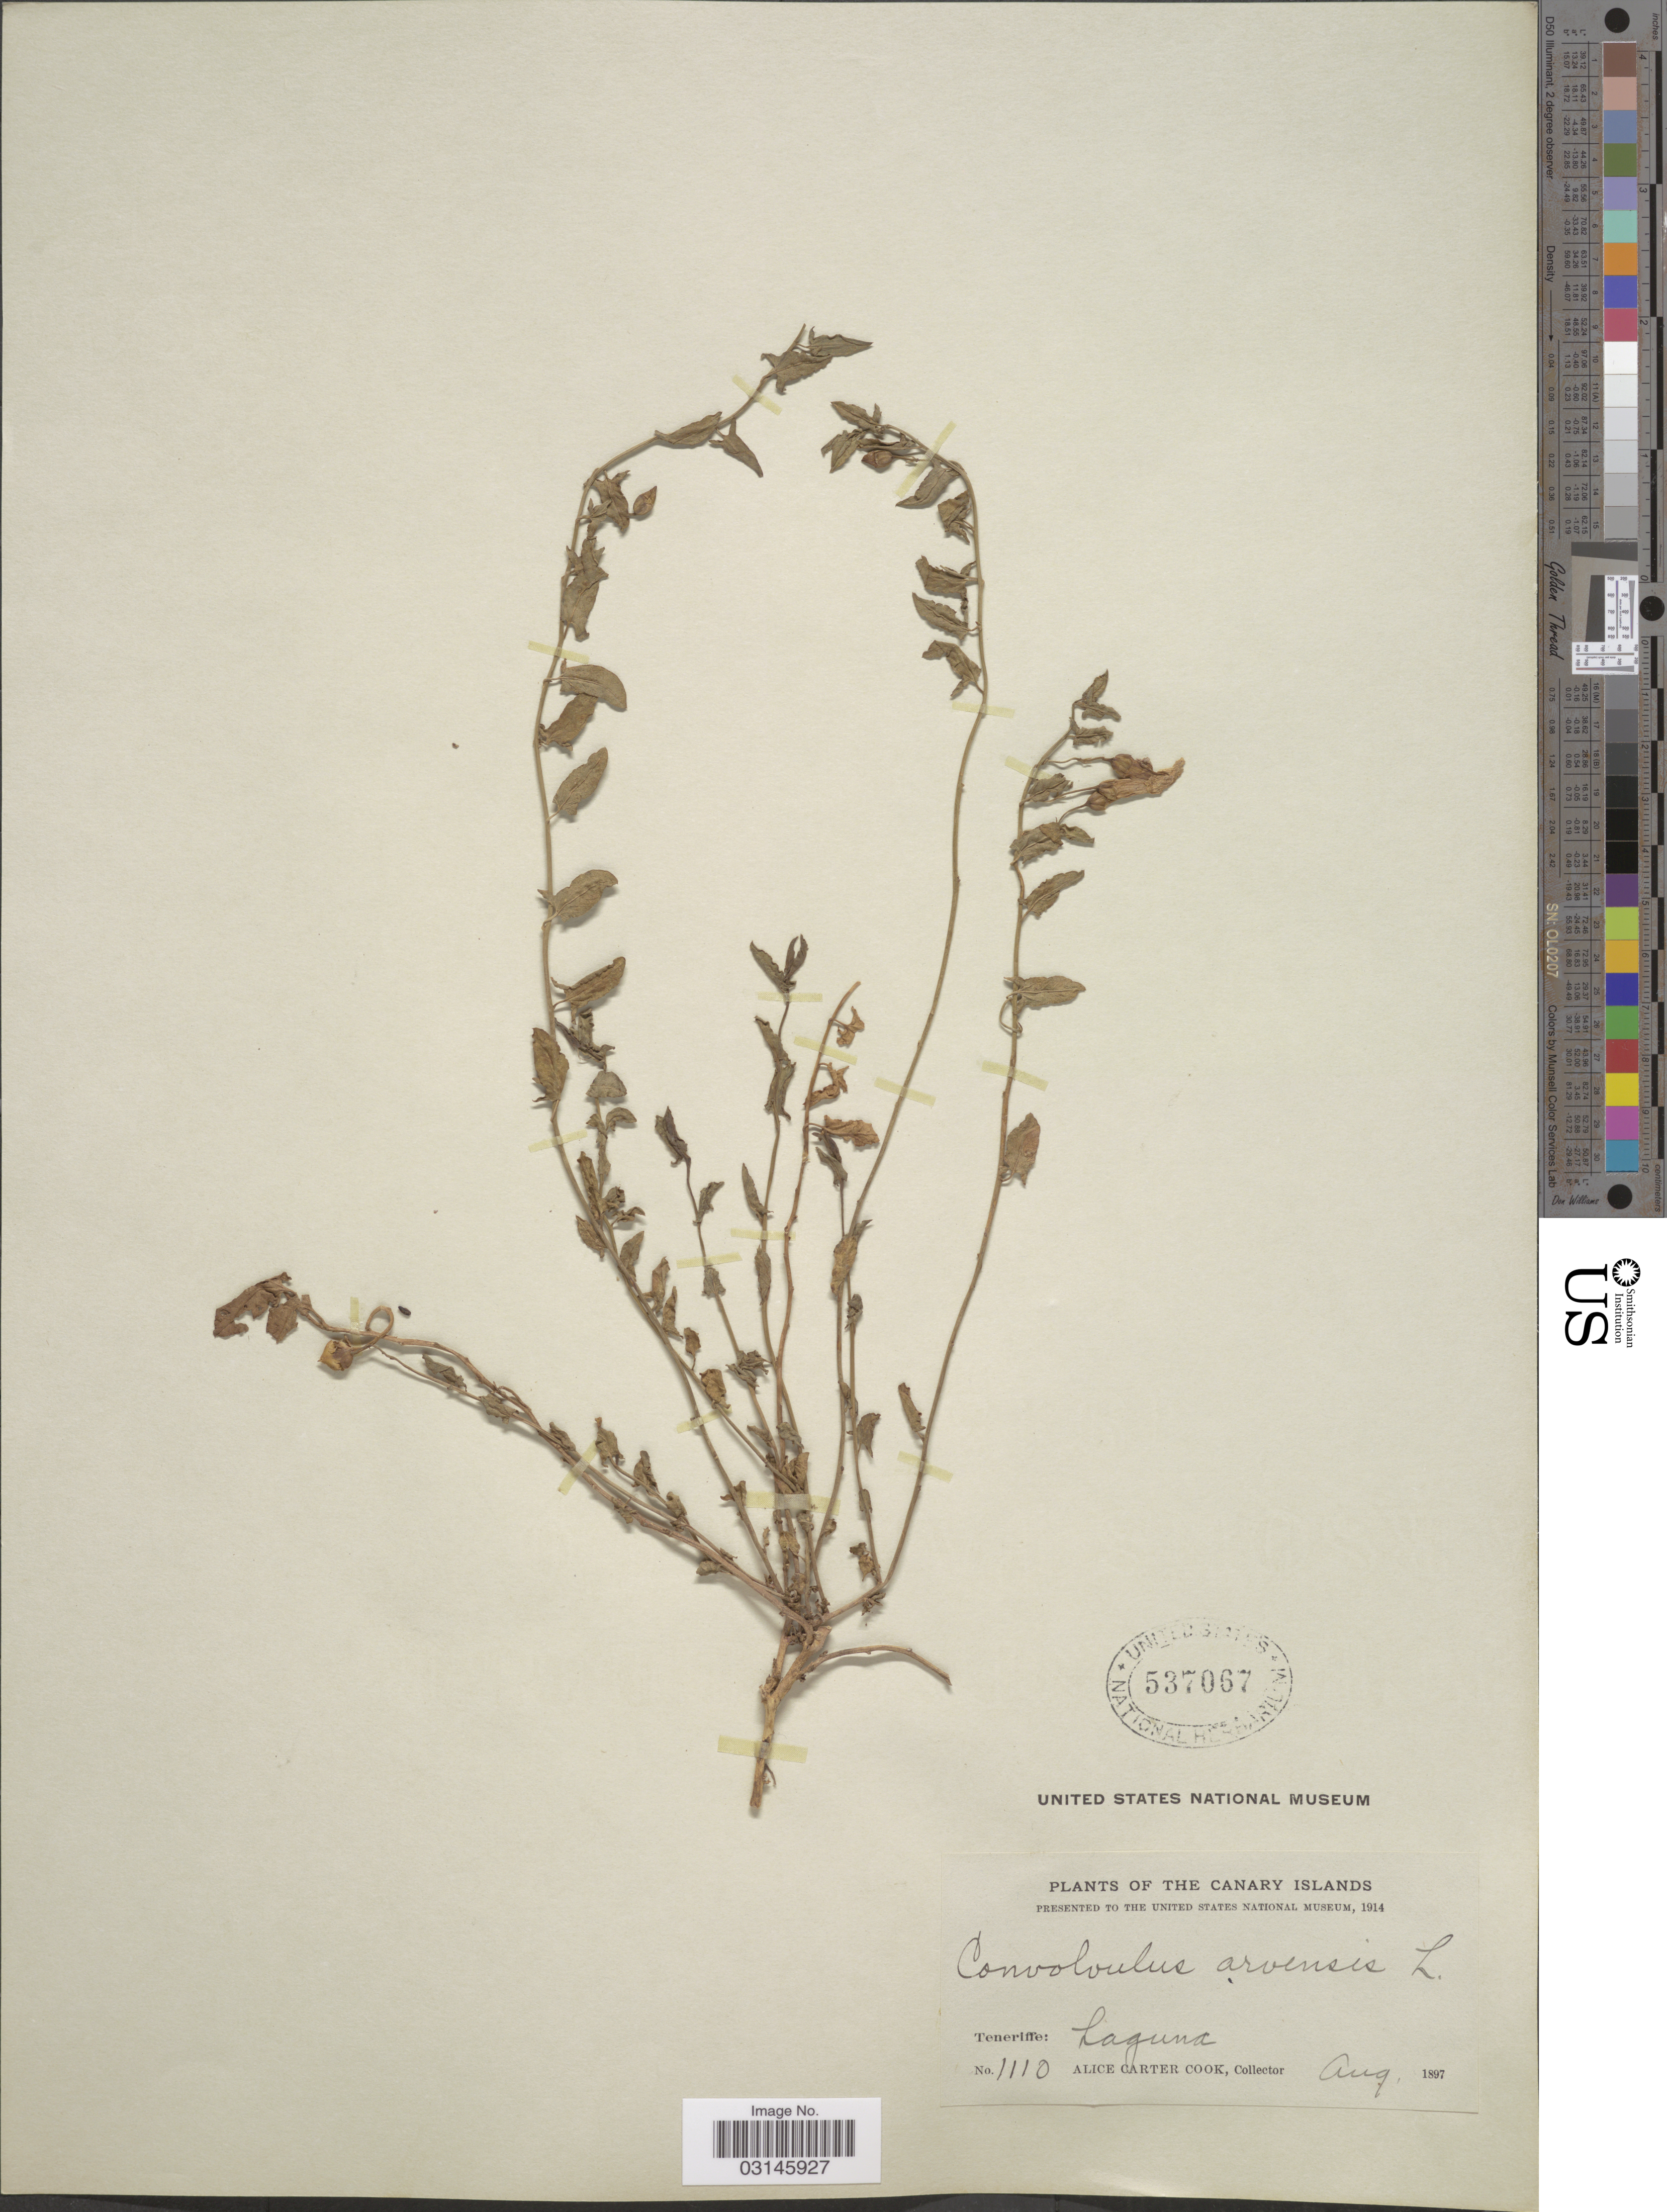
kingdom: Plantae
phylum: Tracheophyta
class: Magnoliopsida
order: Solanales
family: Convolvulaceae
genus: Convolvulus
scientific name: Convolvulus arvensis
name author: L.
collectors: Alice C. Cook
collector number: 1110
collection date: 1897-08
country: Spain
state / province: Canarias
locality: The Canary Islands, Teneriffe: Laguna.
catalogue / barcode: US 537067